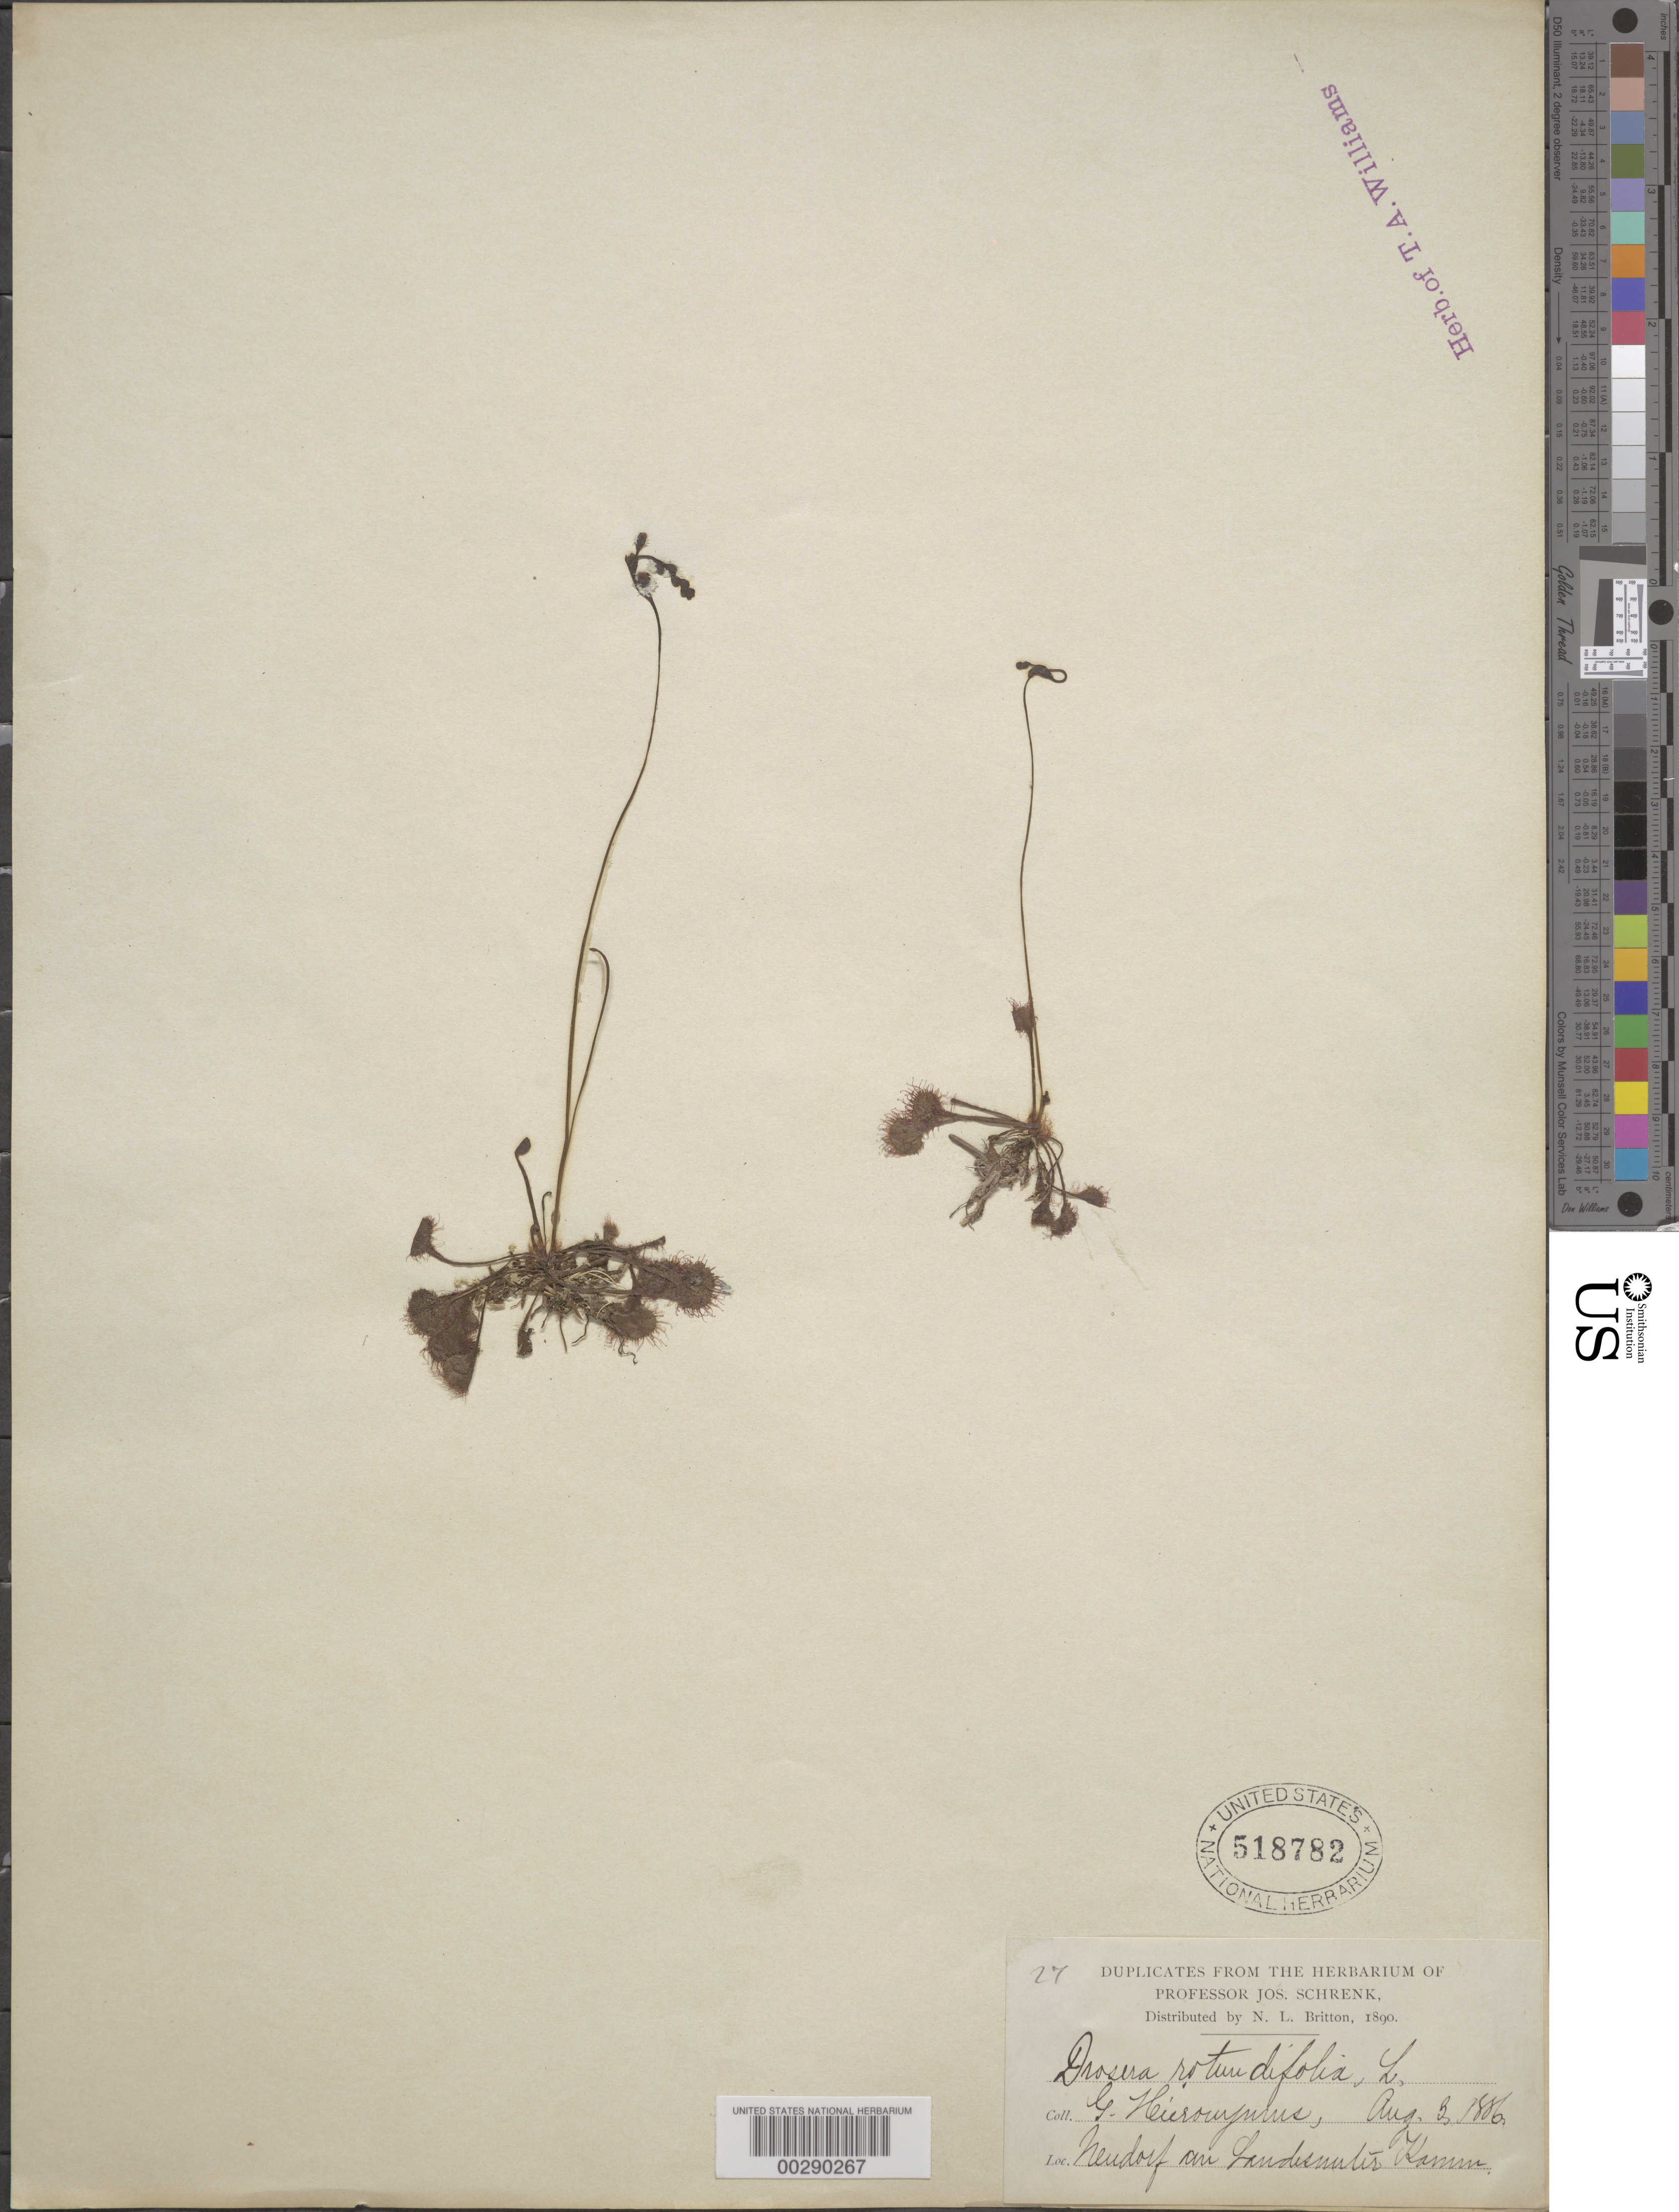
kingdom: Plantae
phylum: Tracheophyta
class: Magnoliopsida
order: Caryophyllales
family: Droseraceae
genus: Drosera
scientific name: Drosera rotundifolia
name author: L.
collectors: G. H. Hieronymus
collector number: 27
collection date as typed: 03 Aug 1886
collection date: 1886-08-03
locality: Neudorf au landesmuter hamm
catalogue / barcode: US 518782